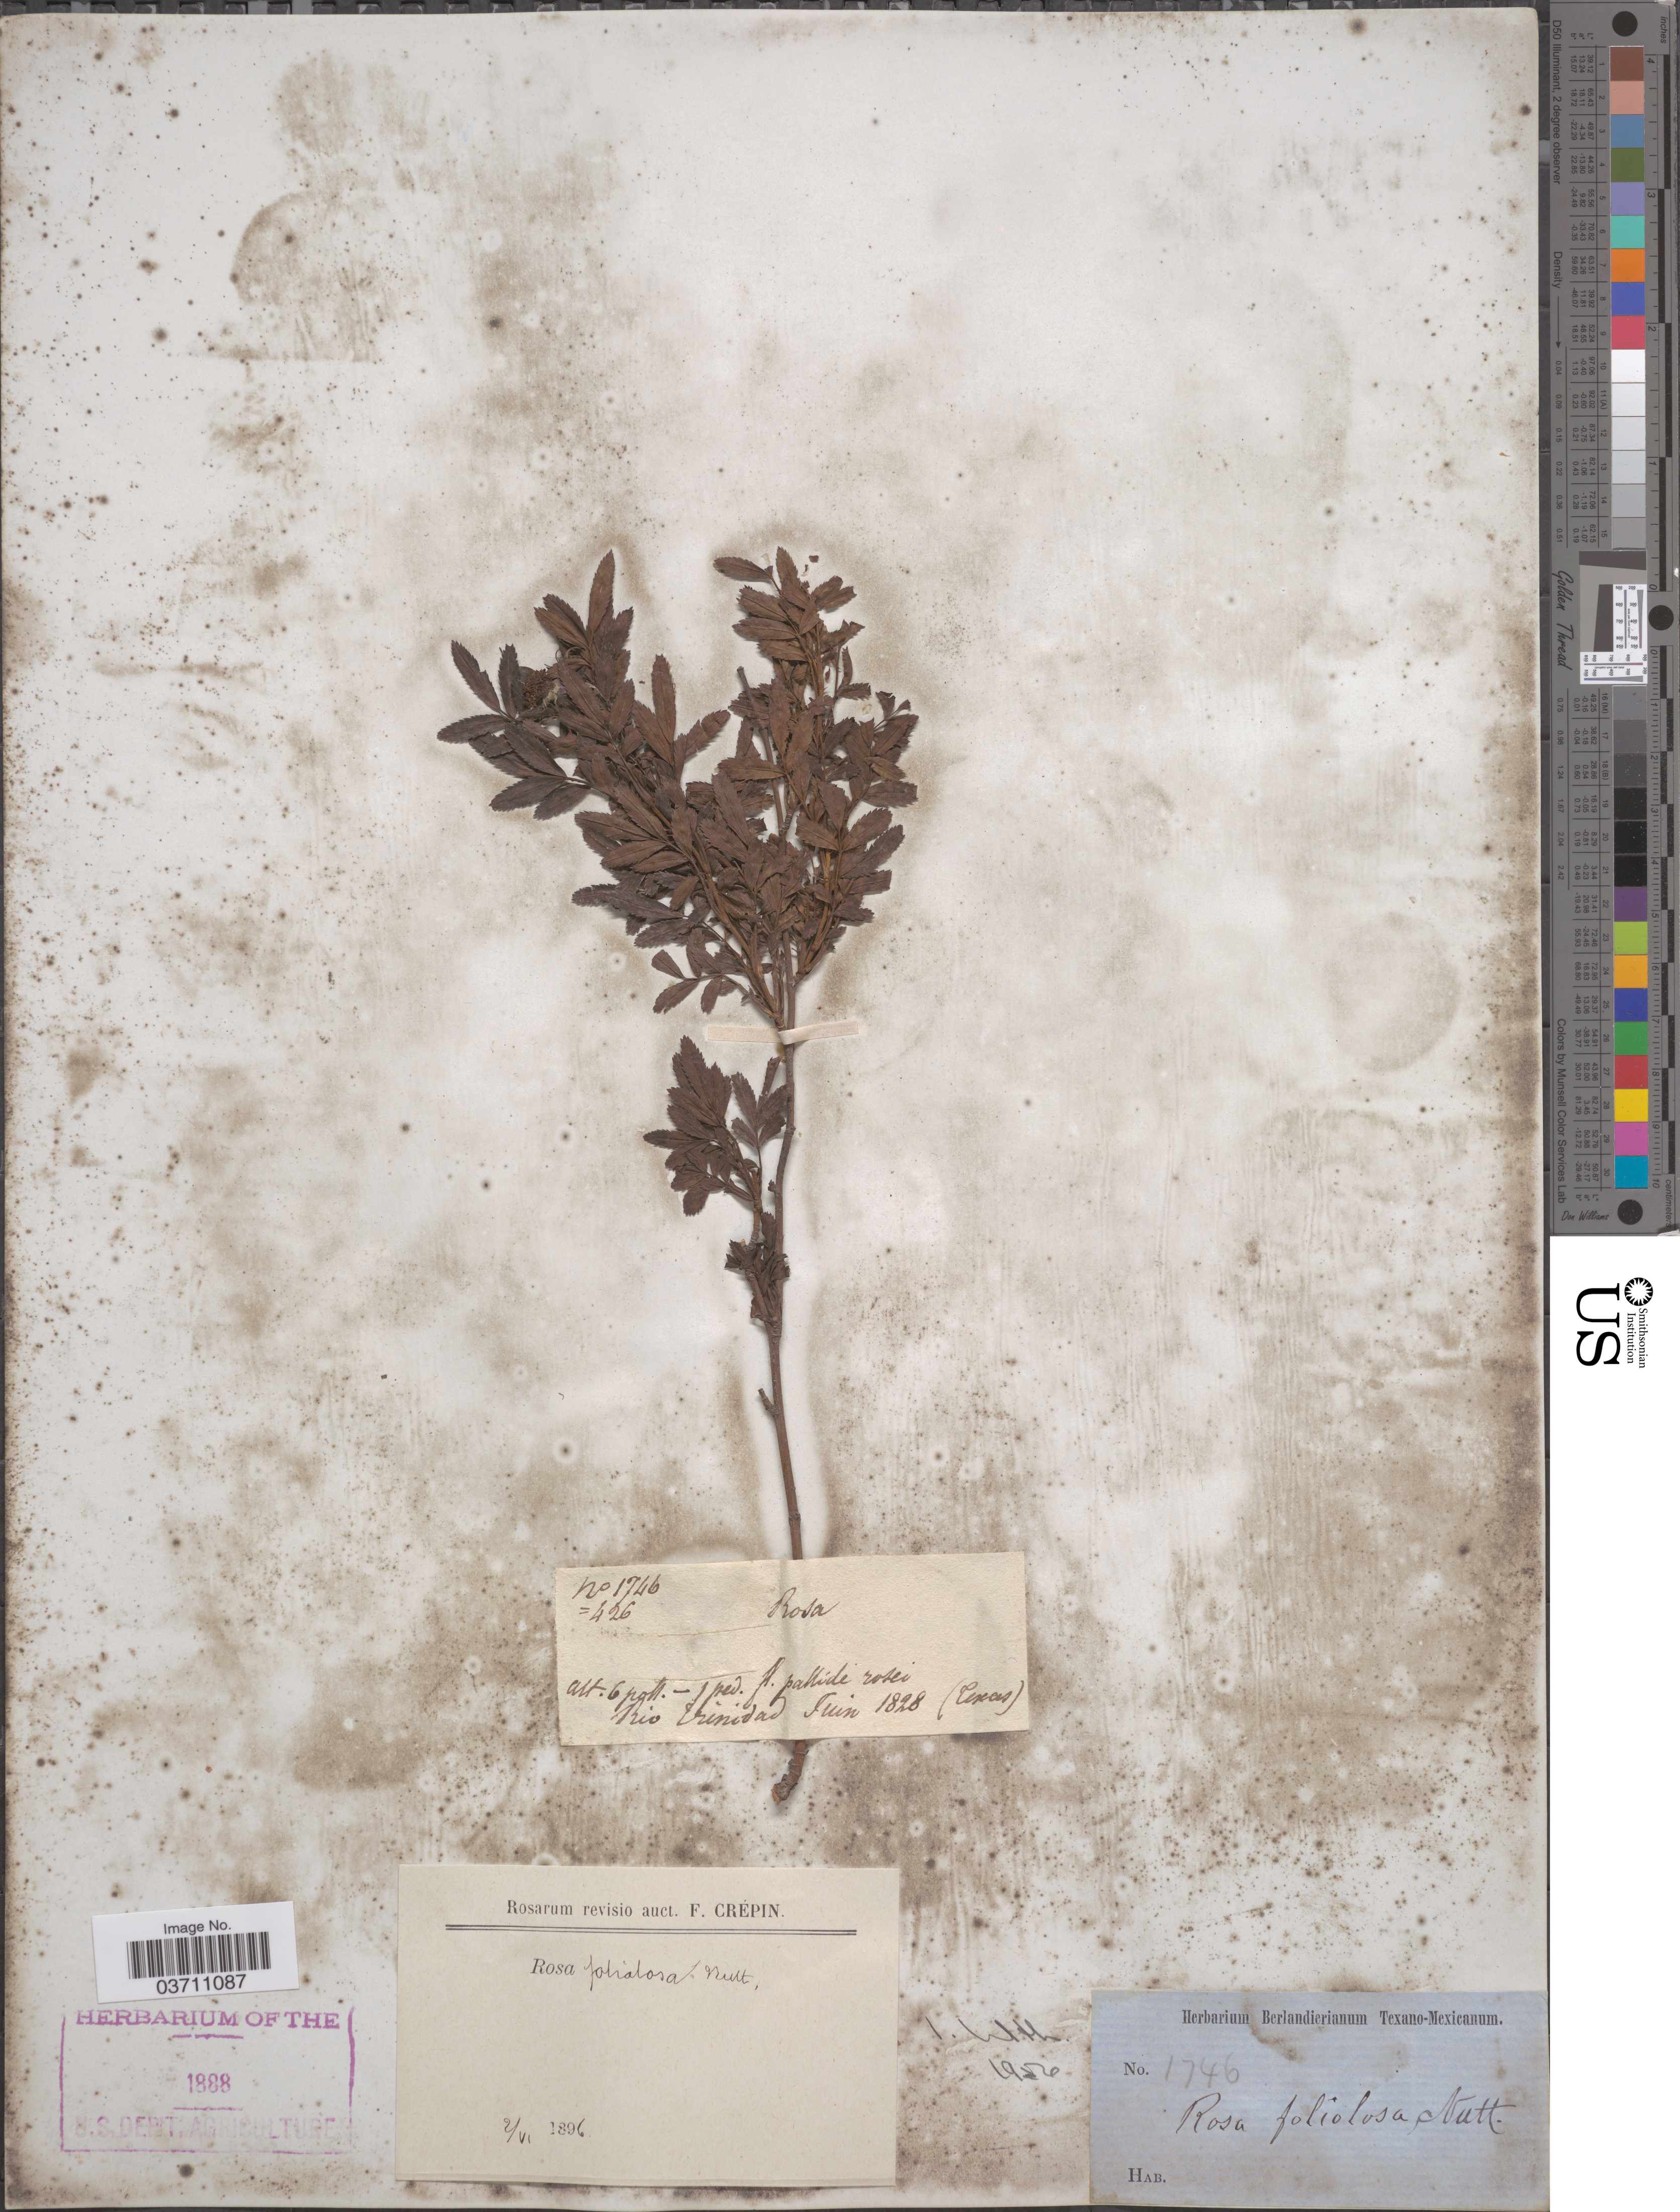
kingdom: Plantae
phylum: Tracheophyta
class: Magnoliopsida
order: Rosales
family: Rosaceae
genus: Rosa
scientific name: Rosa foliolosa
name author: Nutt.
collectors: ex Herb. Berlandierianum Texano-Mexicanum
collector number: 1746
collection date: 1828-06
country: United States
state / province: Texas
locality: Rio Trinidad.